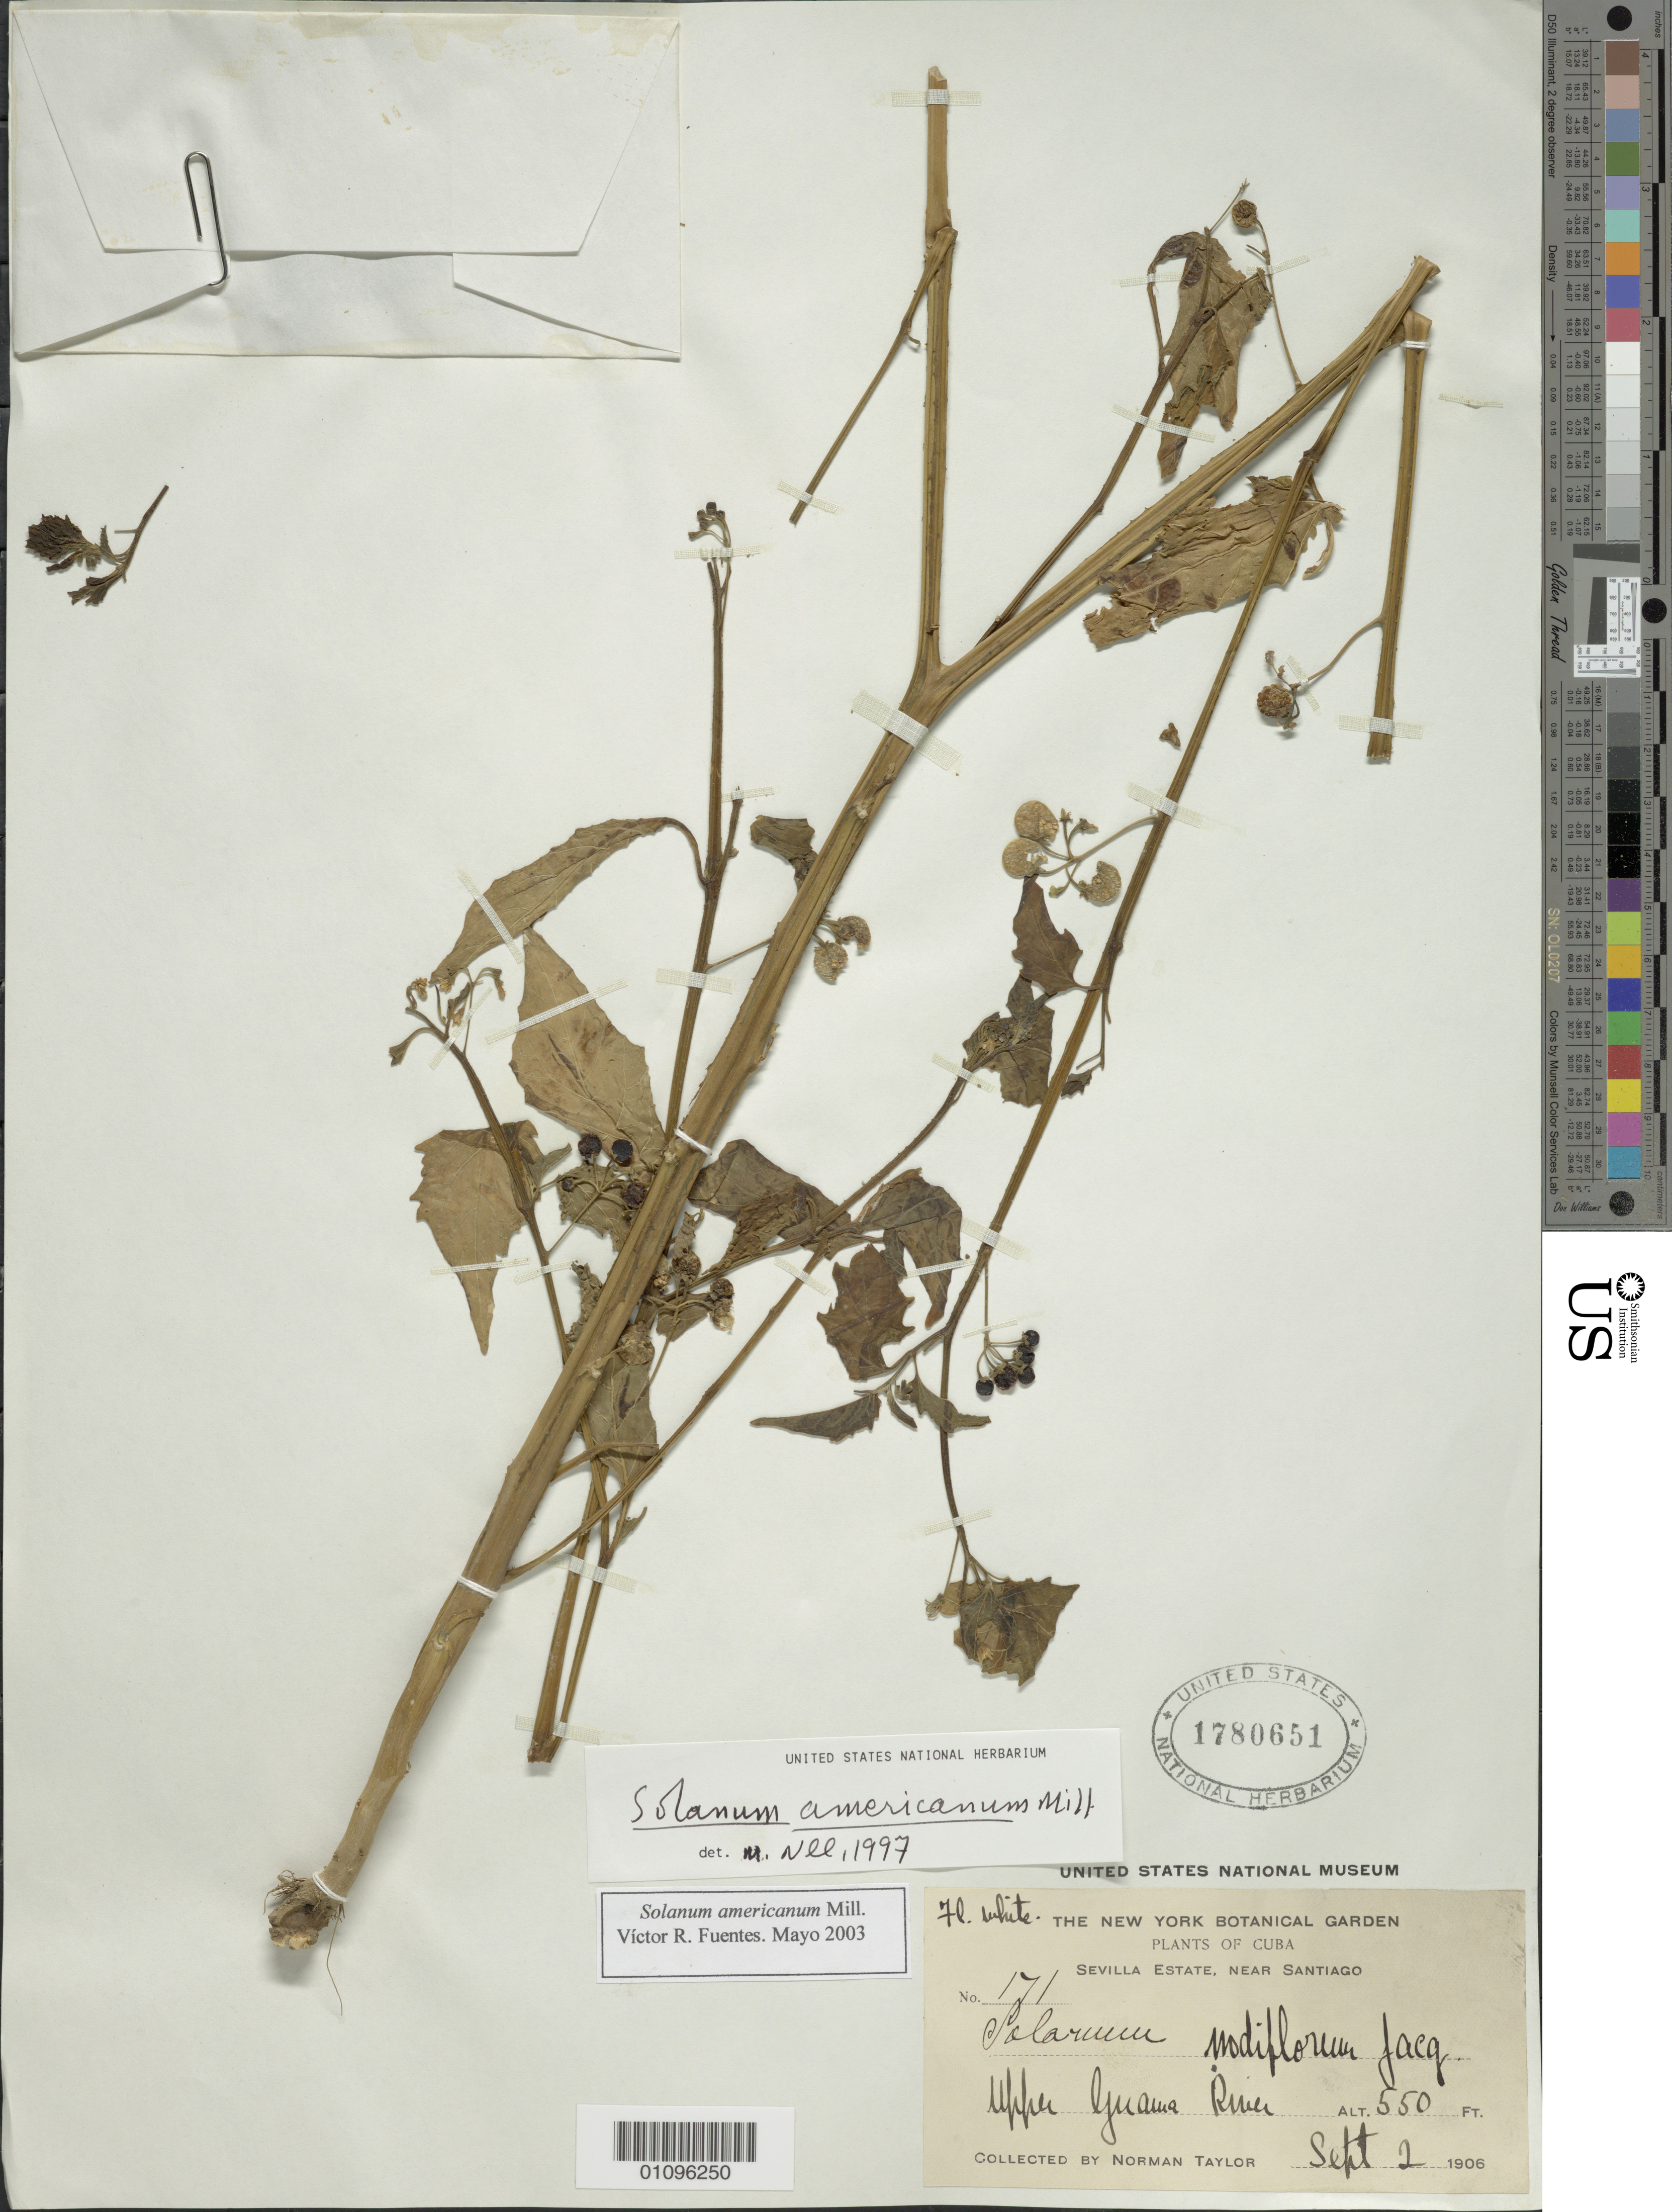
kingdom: Plantae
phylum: Tracheophyta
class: Magnoliopsida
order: Solanales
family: Solanaceae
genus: Solanum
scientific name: Solanum americanum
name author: Mill.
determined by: Fuentes, V. R.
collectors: N. Taylor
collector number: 171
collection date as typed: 02 Sep 1906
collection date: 1906-09-02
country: Cuba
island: Cuba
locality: Sevilla Estate, near Santiago; upper Guama River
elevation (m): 168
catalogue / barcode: US 1780651